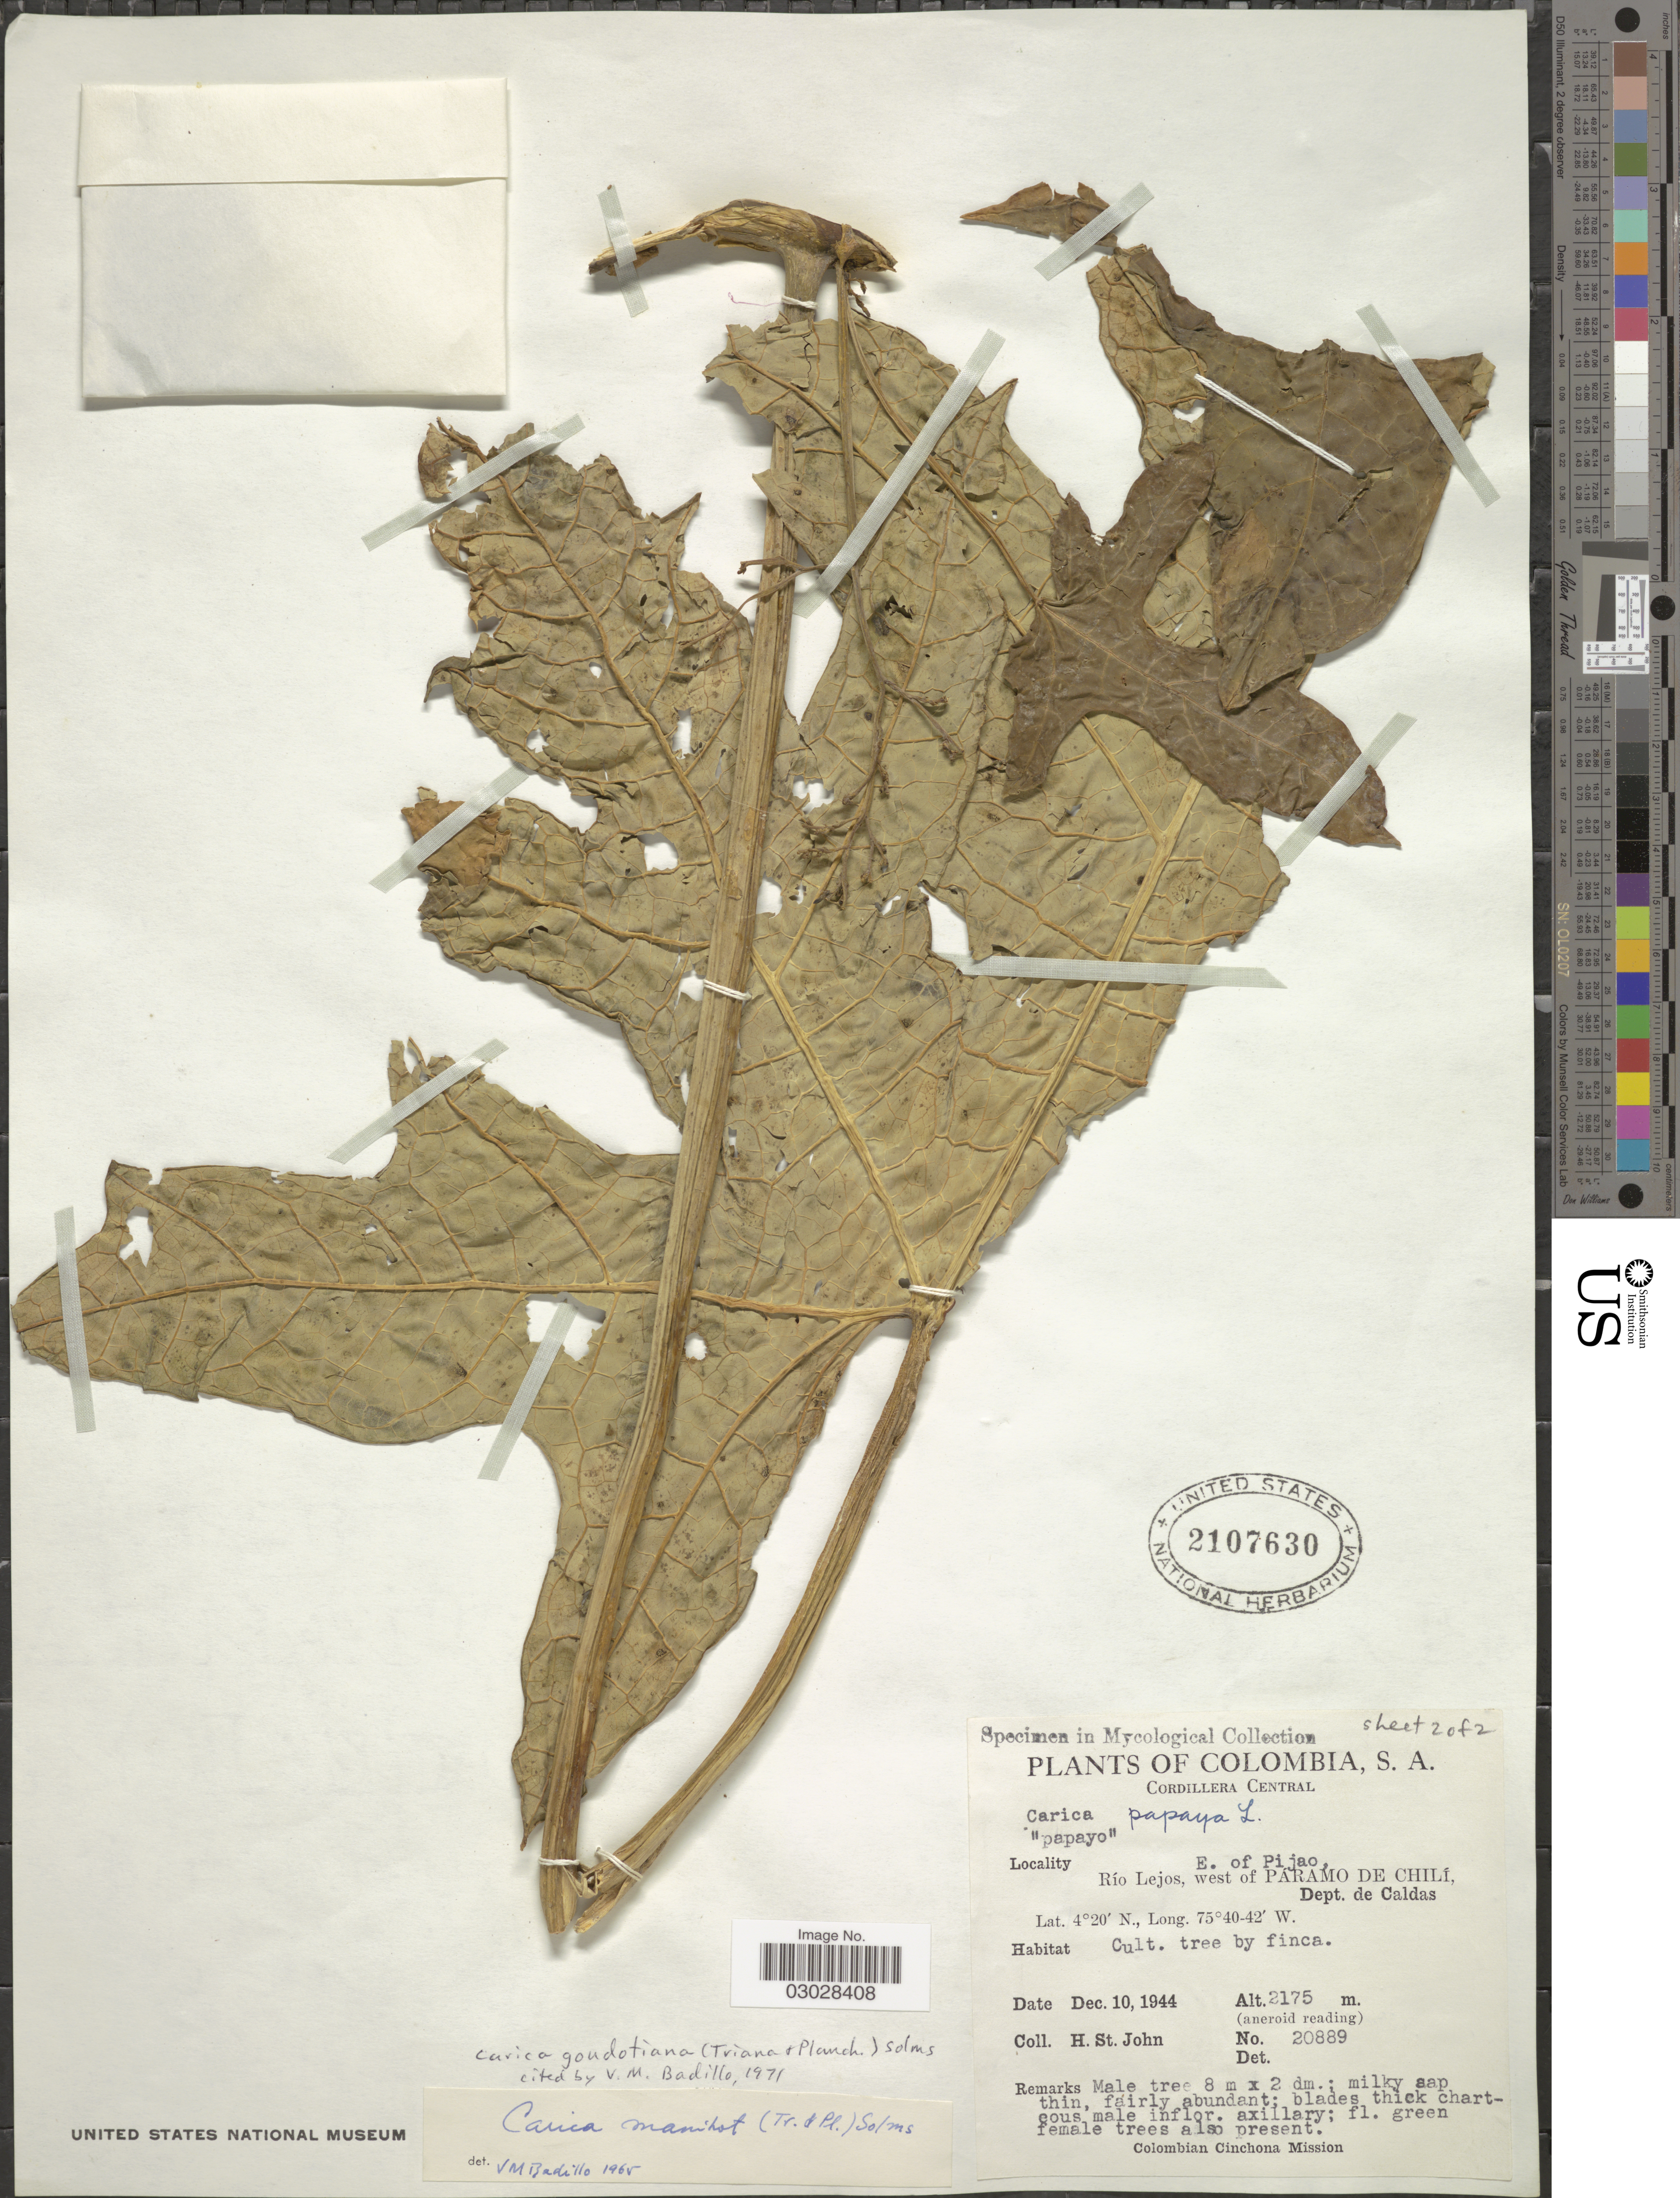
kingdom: Plantae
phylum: Tracheophyta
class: Magnoliopsida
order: Brassicales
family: Caricaceae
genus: Vasconcellea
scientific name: Vasconcellea goudotiana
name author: Triana & Planch.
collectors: H. St. John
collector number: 20889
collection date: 1944-12-10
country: Colombia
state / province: Caldas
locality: Cordillera Central, E. of Pijao, Río Lejos, west of Paramo de Chilí, Dept. de Caldas.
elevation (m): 2175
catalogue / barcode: US 2107630